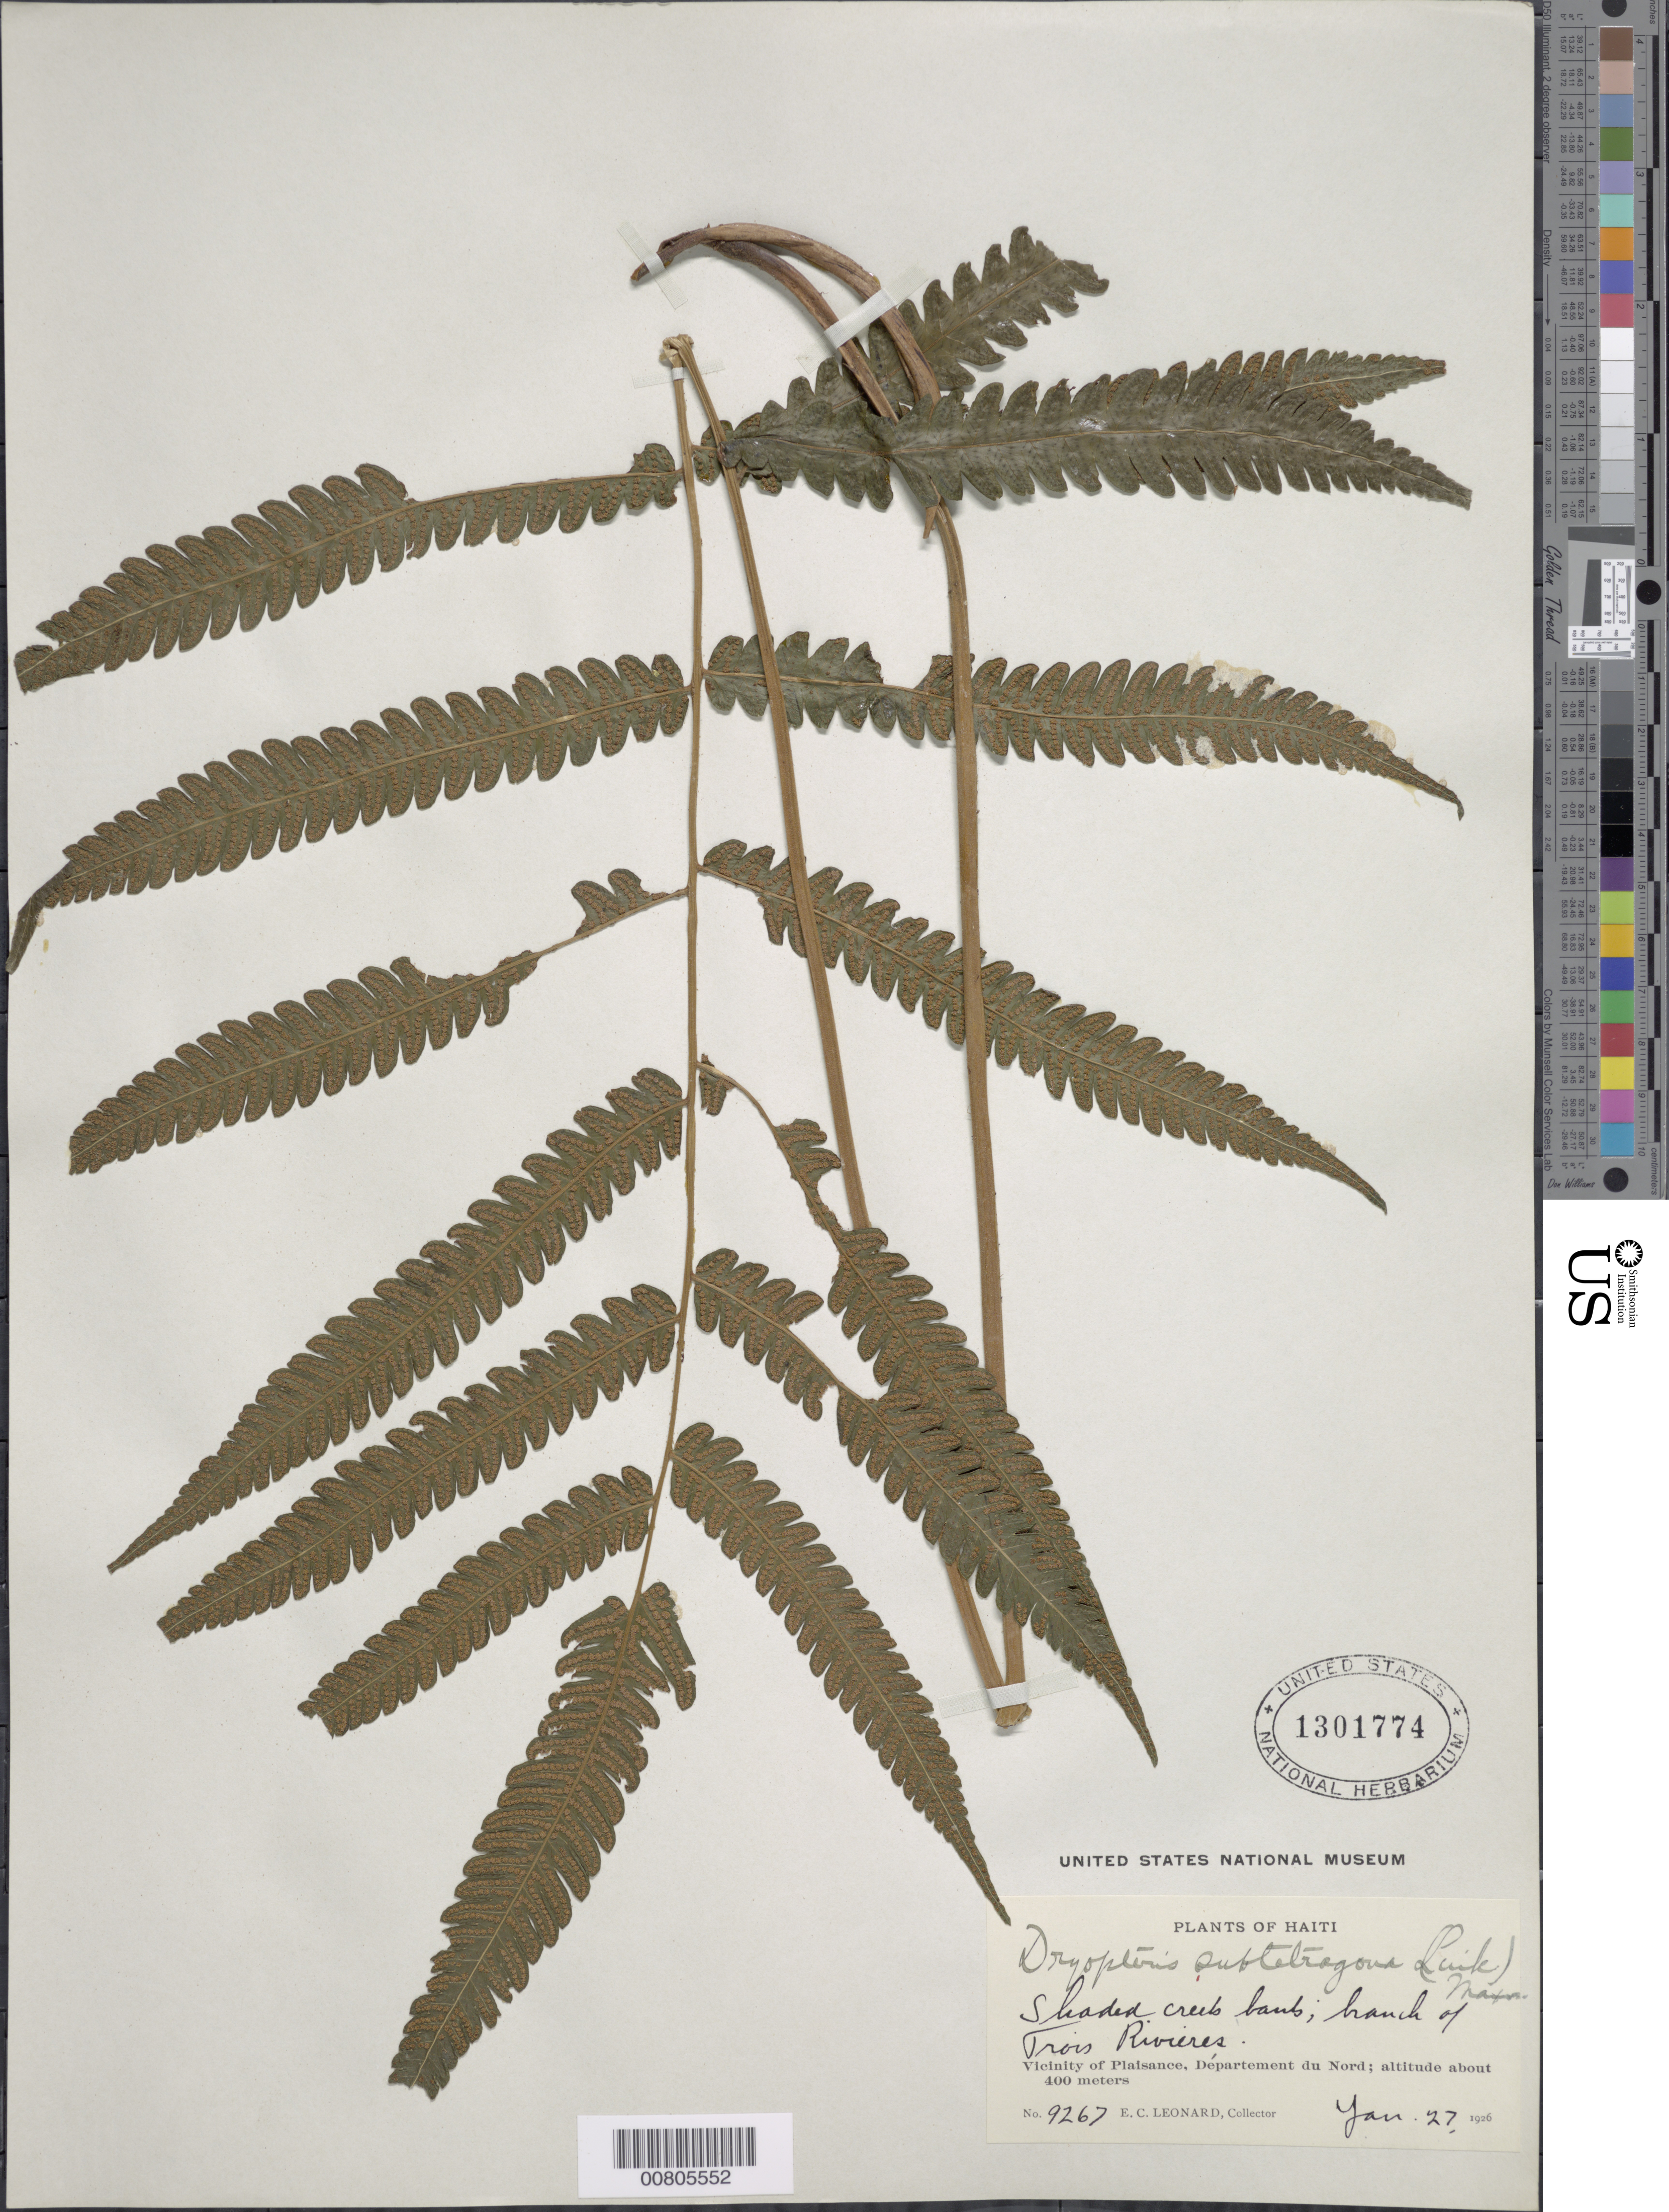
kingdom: Plantae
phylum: Tracheophyta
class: Polypodiopsida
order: Polypodiales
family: Thelypteridaceae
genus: Goniopteris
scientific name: Goniopteris subtetragona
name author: (Link) Vareschi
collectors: E. C. Leonard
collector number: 9267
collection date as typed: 27 Jan 1926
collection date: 1926-01-27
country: Haiti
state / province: Nord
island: Hispaniola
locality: Plaisance vicinity; branch of Trois Rivieres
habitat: Shaded creek bank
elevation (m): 400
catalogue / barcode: US 1301774